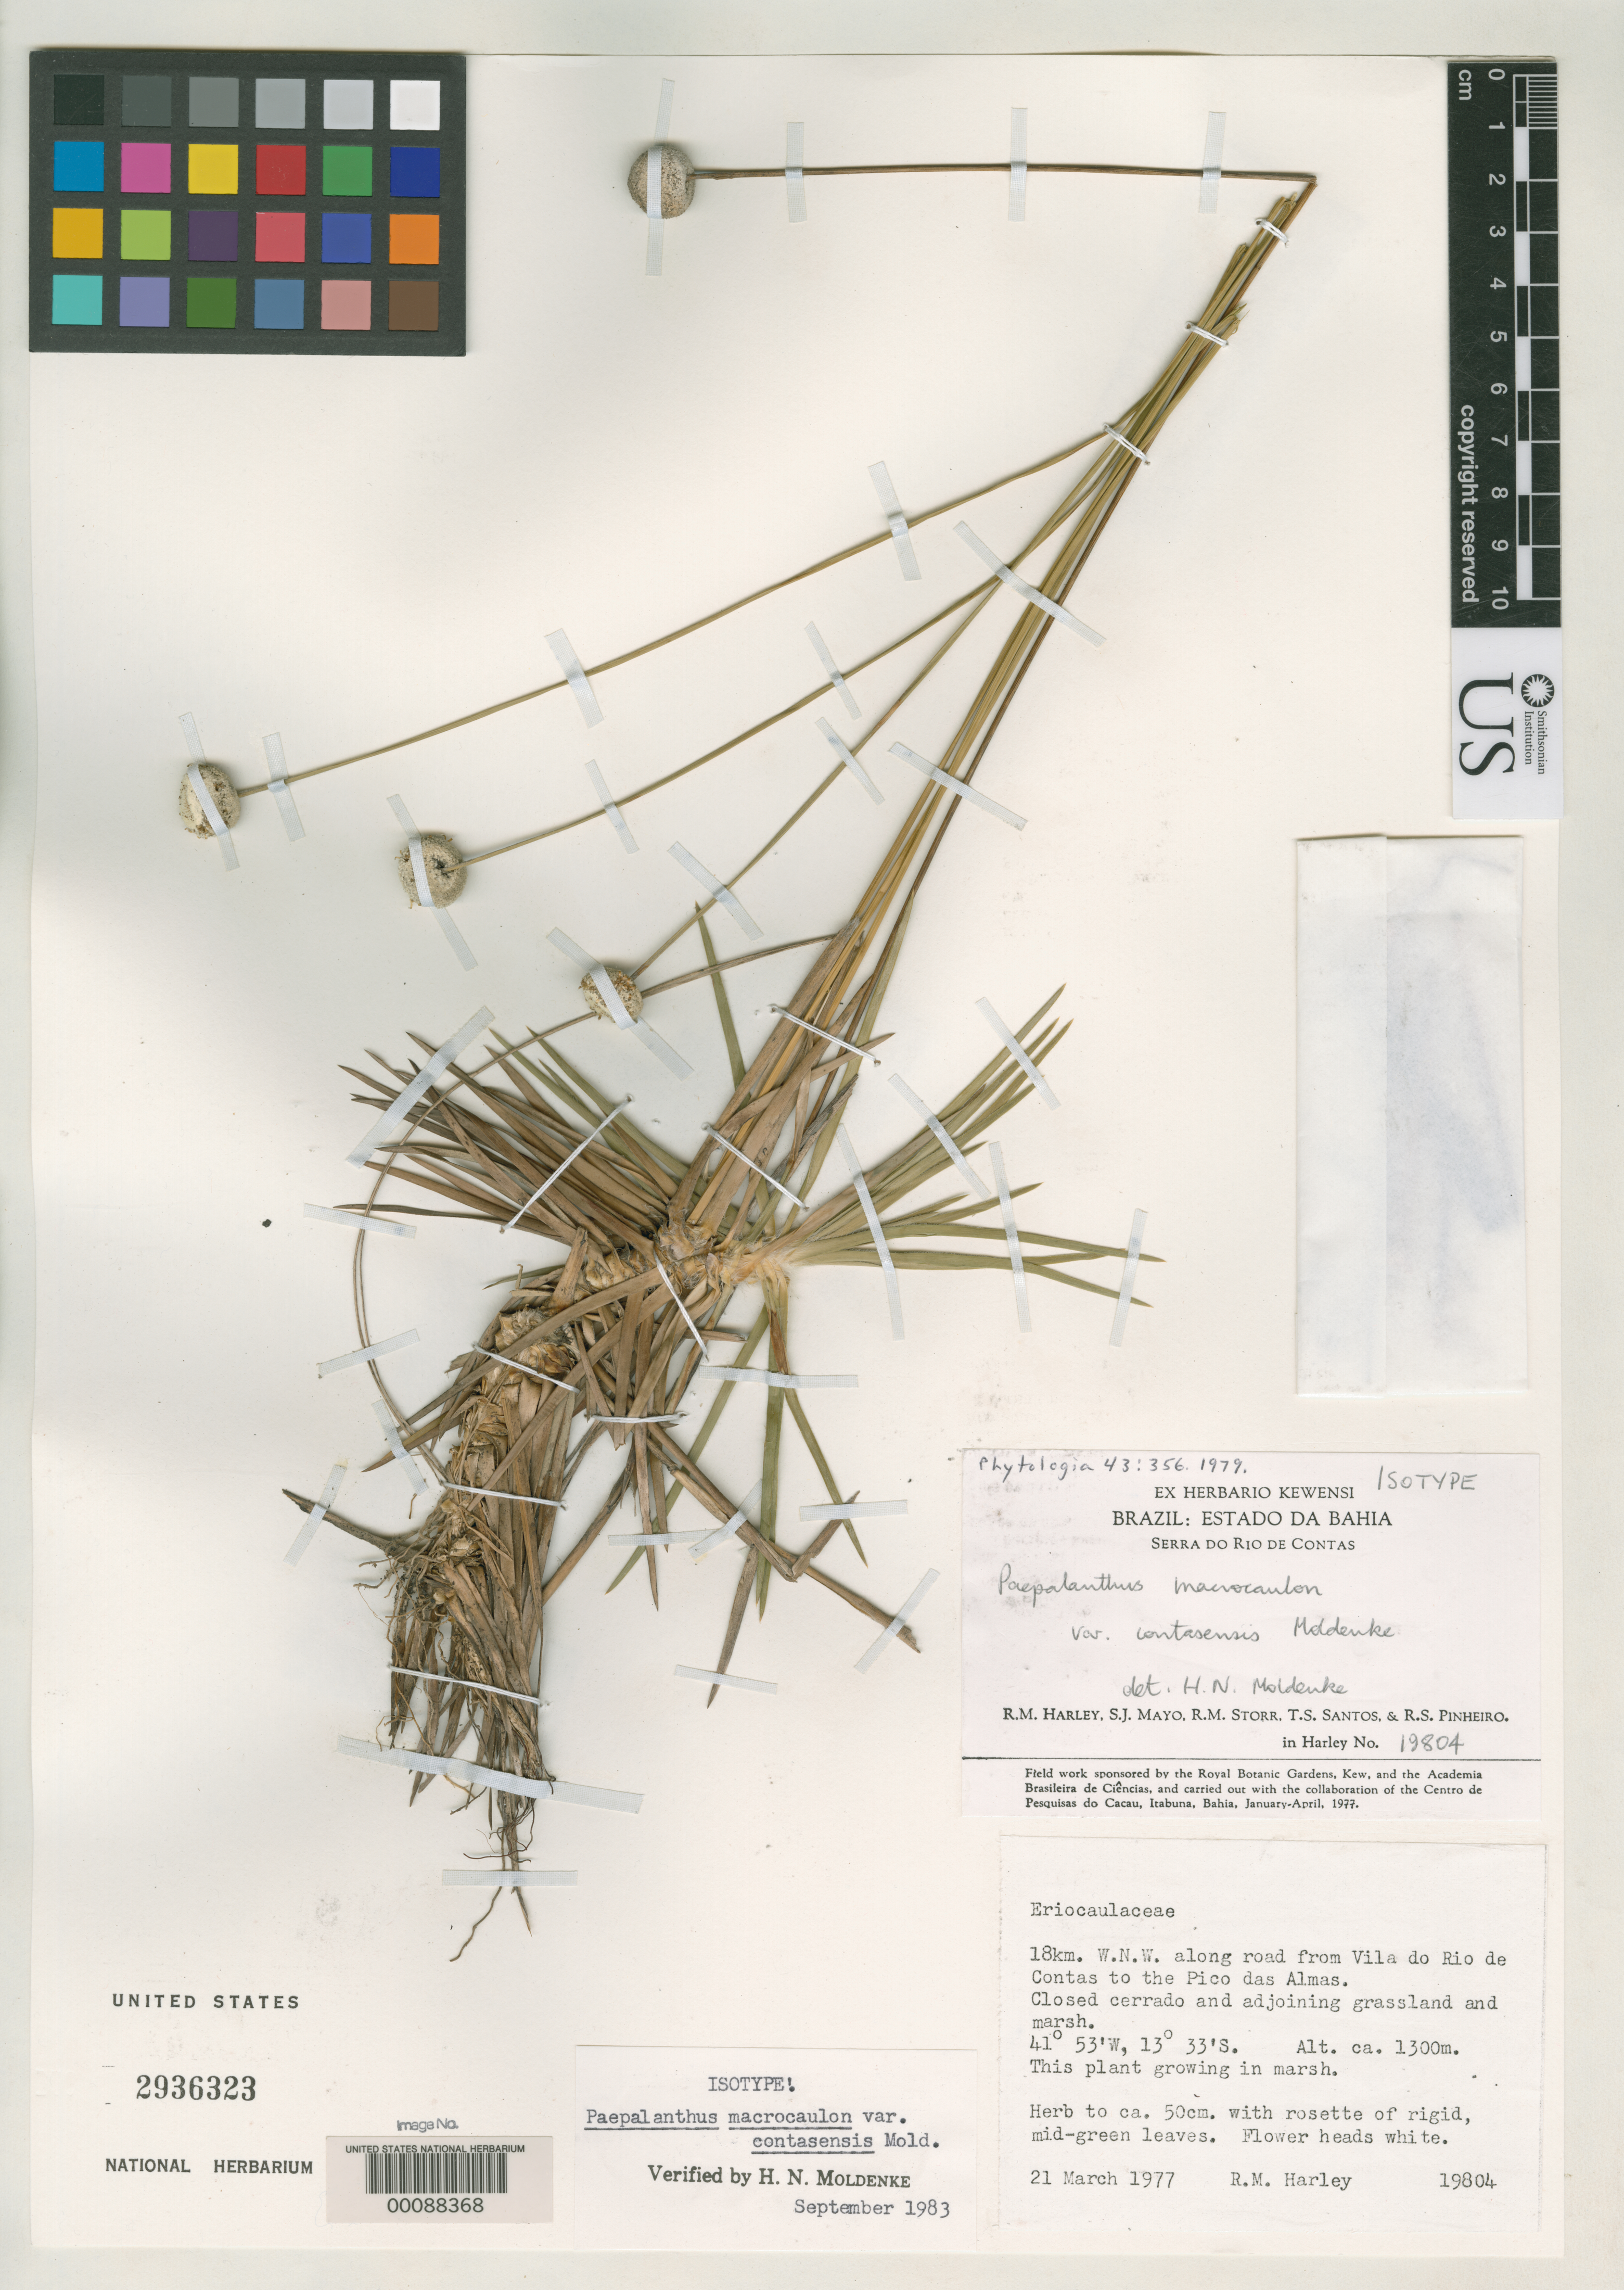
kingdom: Plantae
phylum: Tracheophyta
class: Liliopsida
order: Poales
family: Eriocaulaceae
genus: Paepalanthus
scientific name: Paepalanthus macrocaulon var. contasensis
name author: Moldenke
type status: Isotype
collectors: R. M. Harley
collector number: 19804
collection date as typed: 21 Mar 1977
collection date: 1977-03-21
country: Brazil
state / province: Bahia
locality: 18 km WNW along rd. from vila do Rio de Contas to Pico das Almas.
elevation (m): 1300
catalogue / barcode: US 2936323